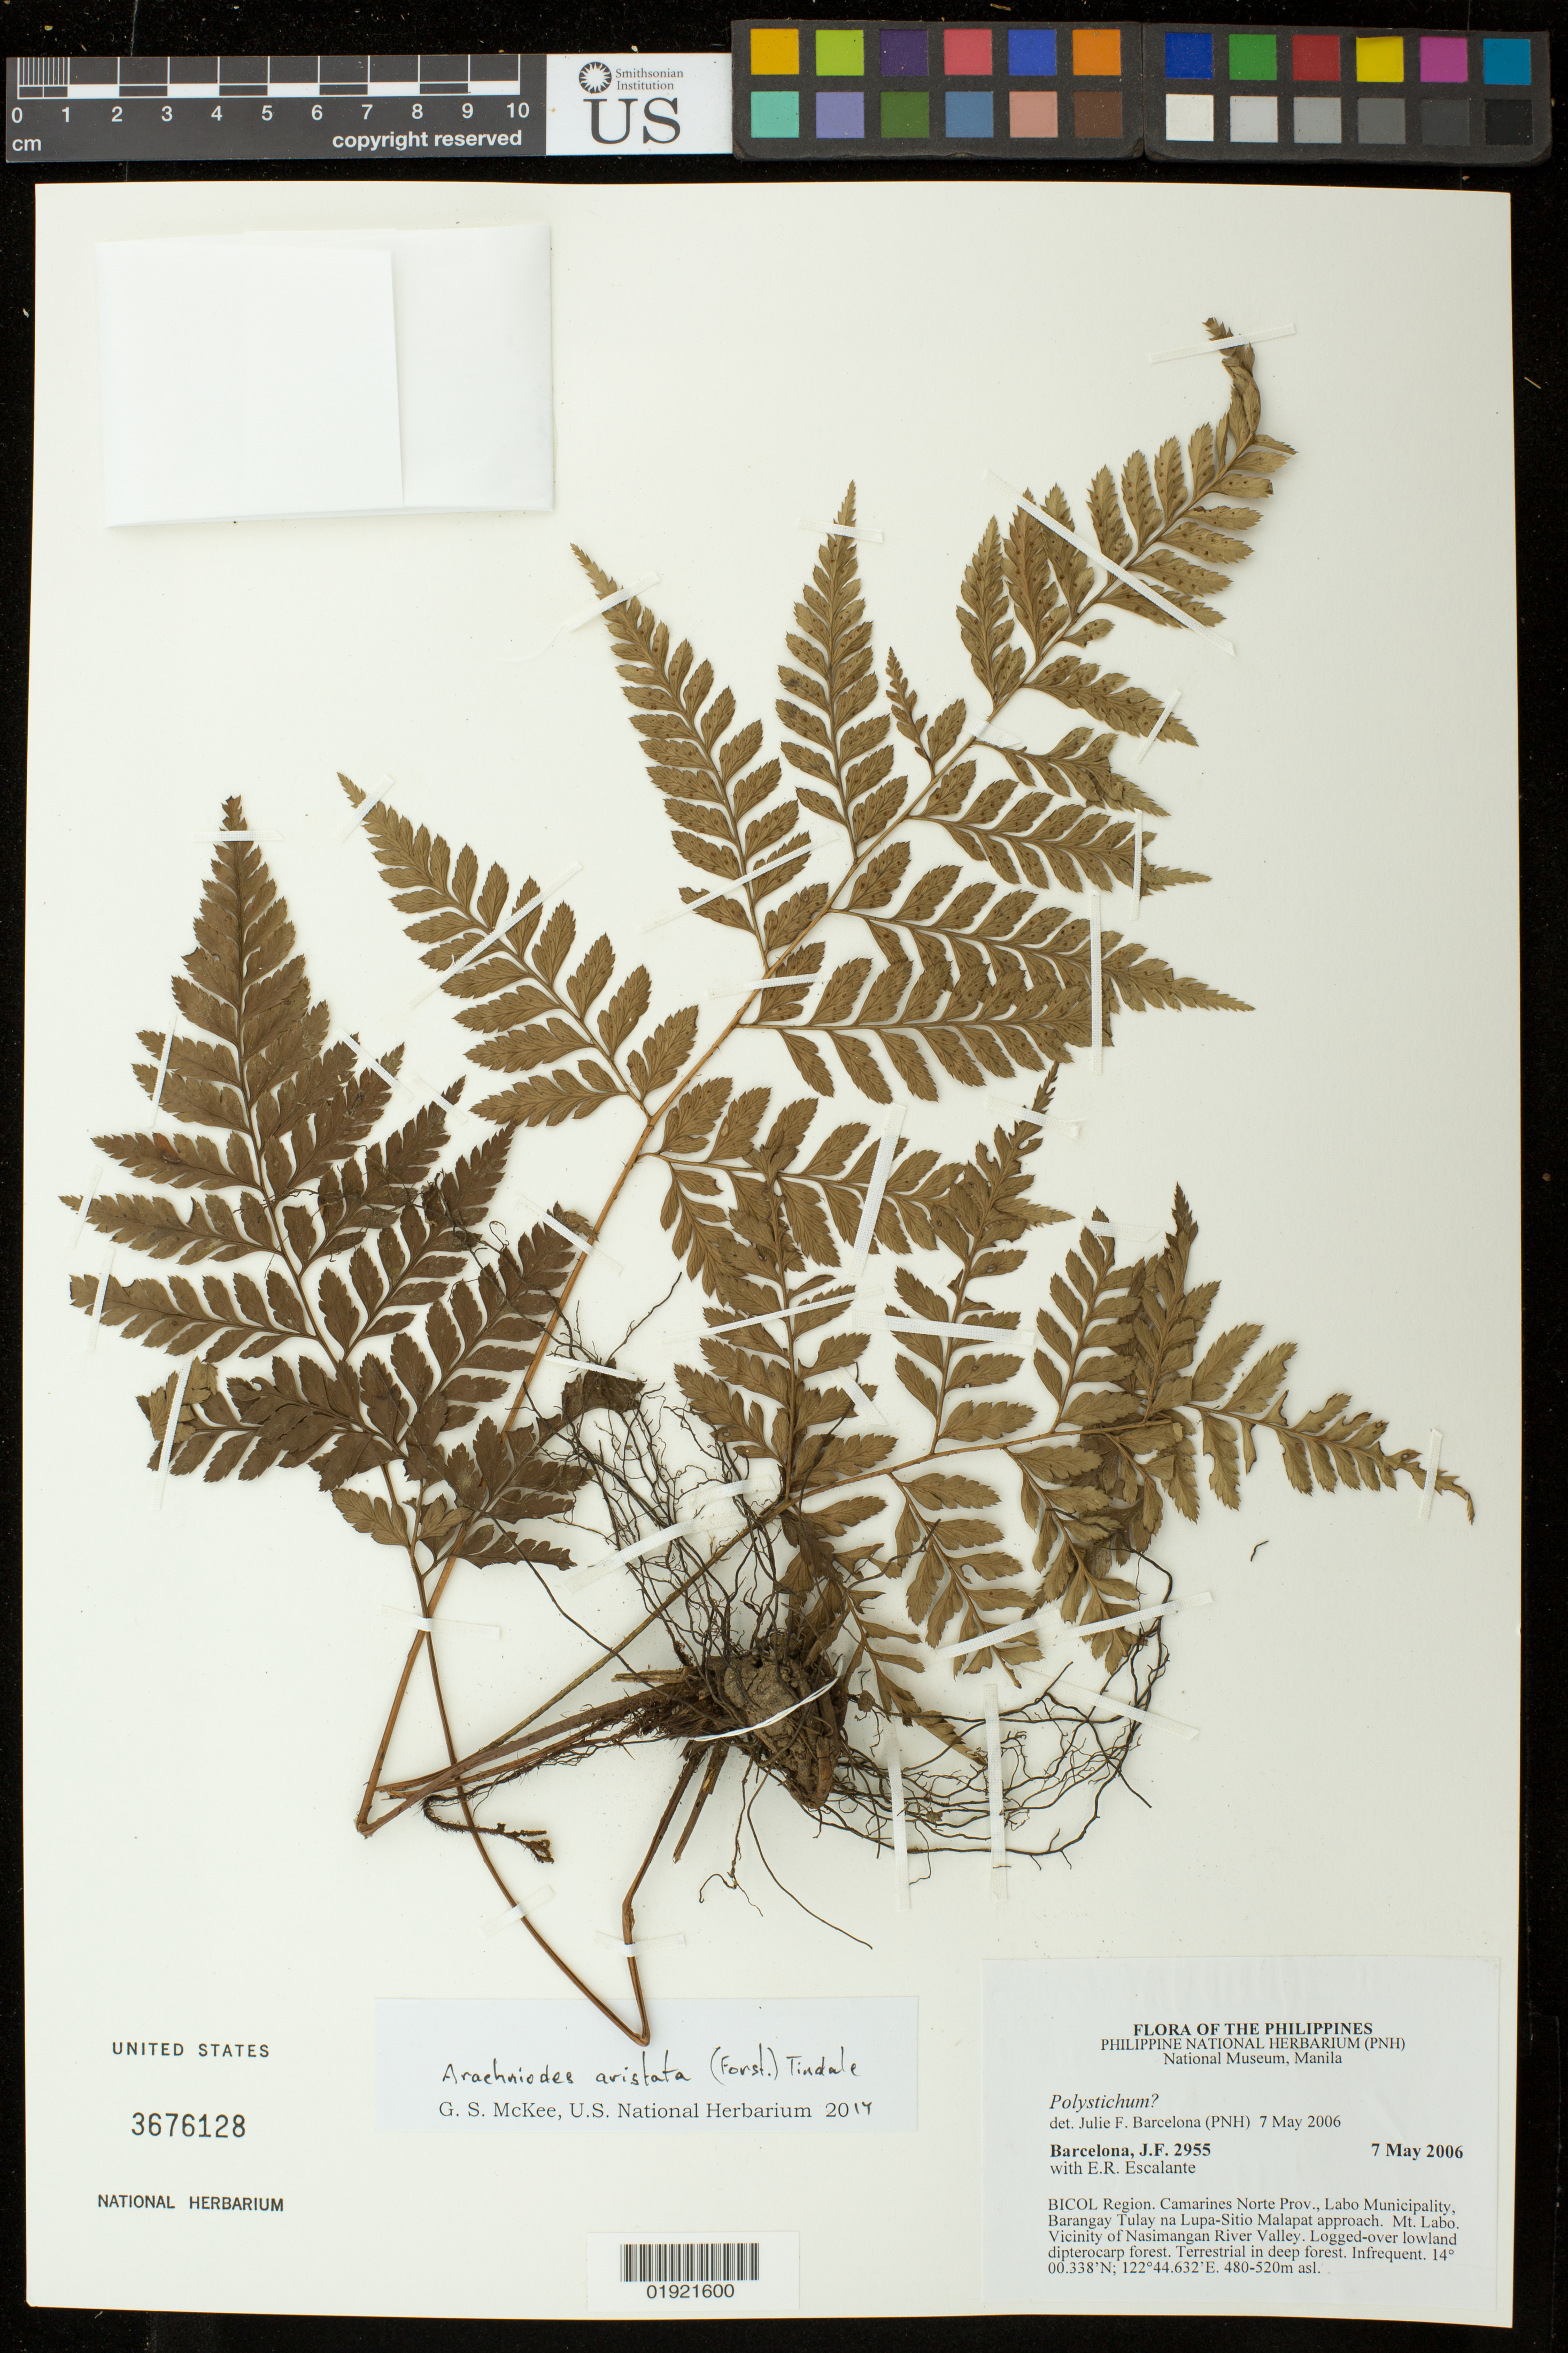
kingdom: Plantae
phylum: Tracheophyta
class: Polypodiopsida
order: Polypodiales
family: Dryopteridaceae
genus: Arachniodes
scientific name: Arachniodes aristata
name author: (G. Forst.) Tindale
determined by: McKee, G. S., (US), NMNH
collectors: J. F. Barcelona & E. Escalante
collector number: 2955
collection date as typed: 7 May 2006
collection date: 2006-05-07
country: Philippines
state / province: Bicol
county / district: Camarines Norte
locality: Labo Municipality, Barangay Tulay na Lupa-Sitio Malapat approach. Mt. Labo. Vicinity of Nasimangan River Valley. Logged-over lowland dipterocarp forest.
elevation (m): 480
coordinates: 14 00.338 N, 122 44.632 E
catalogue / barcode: US 3673128